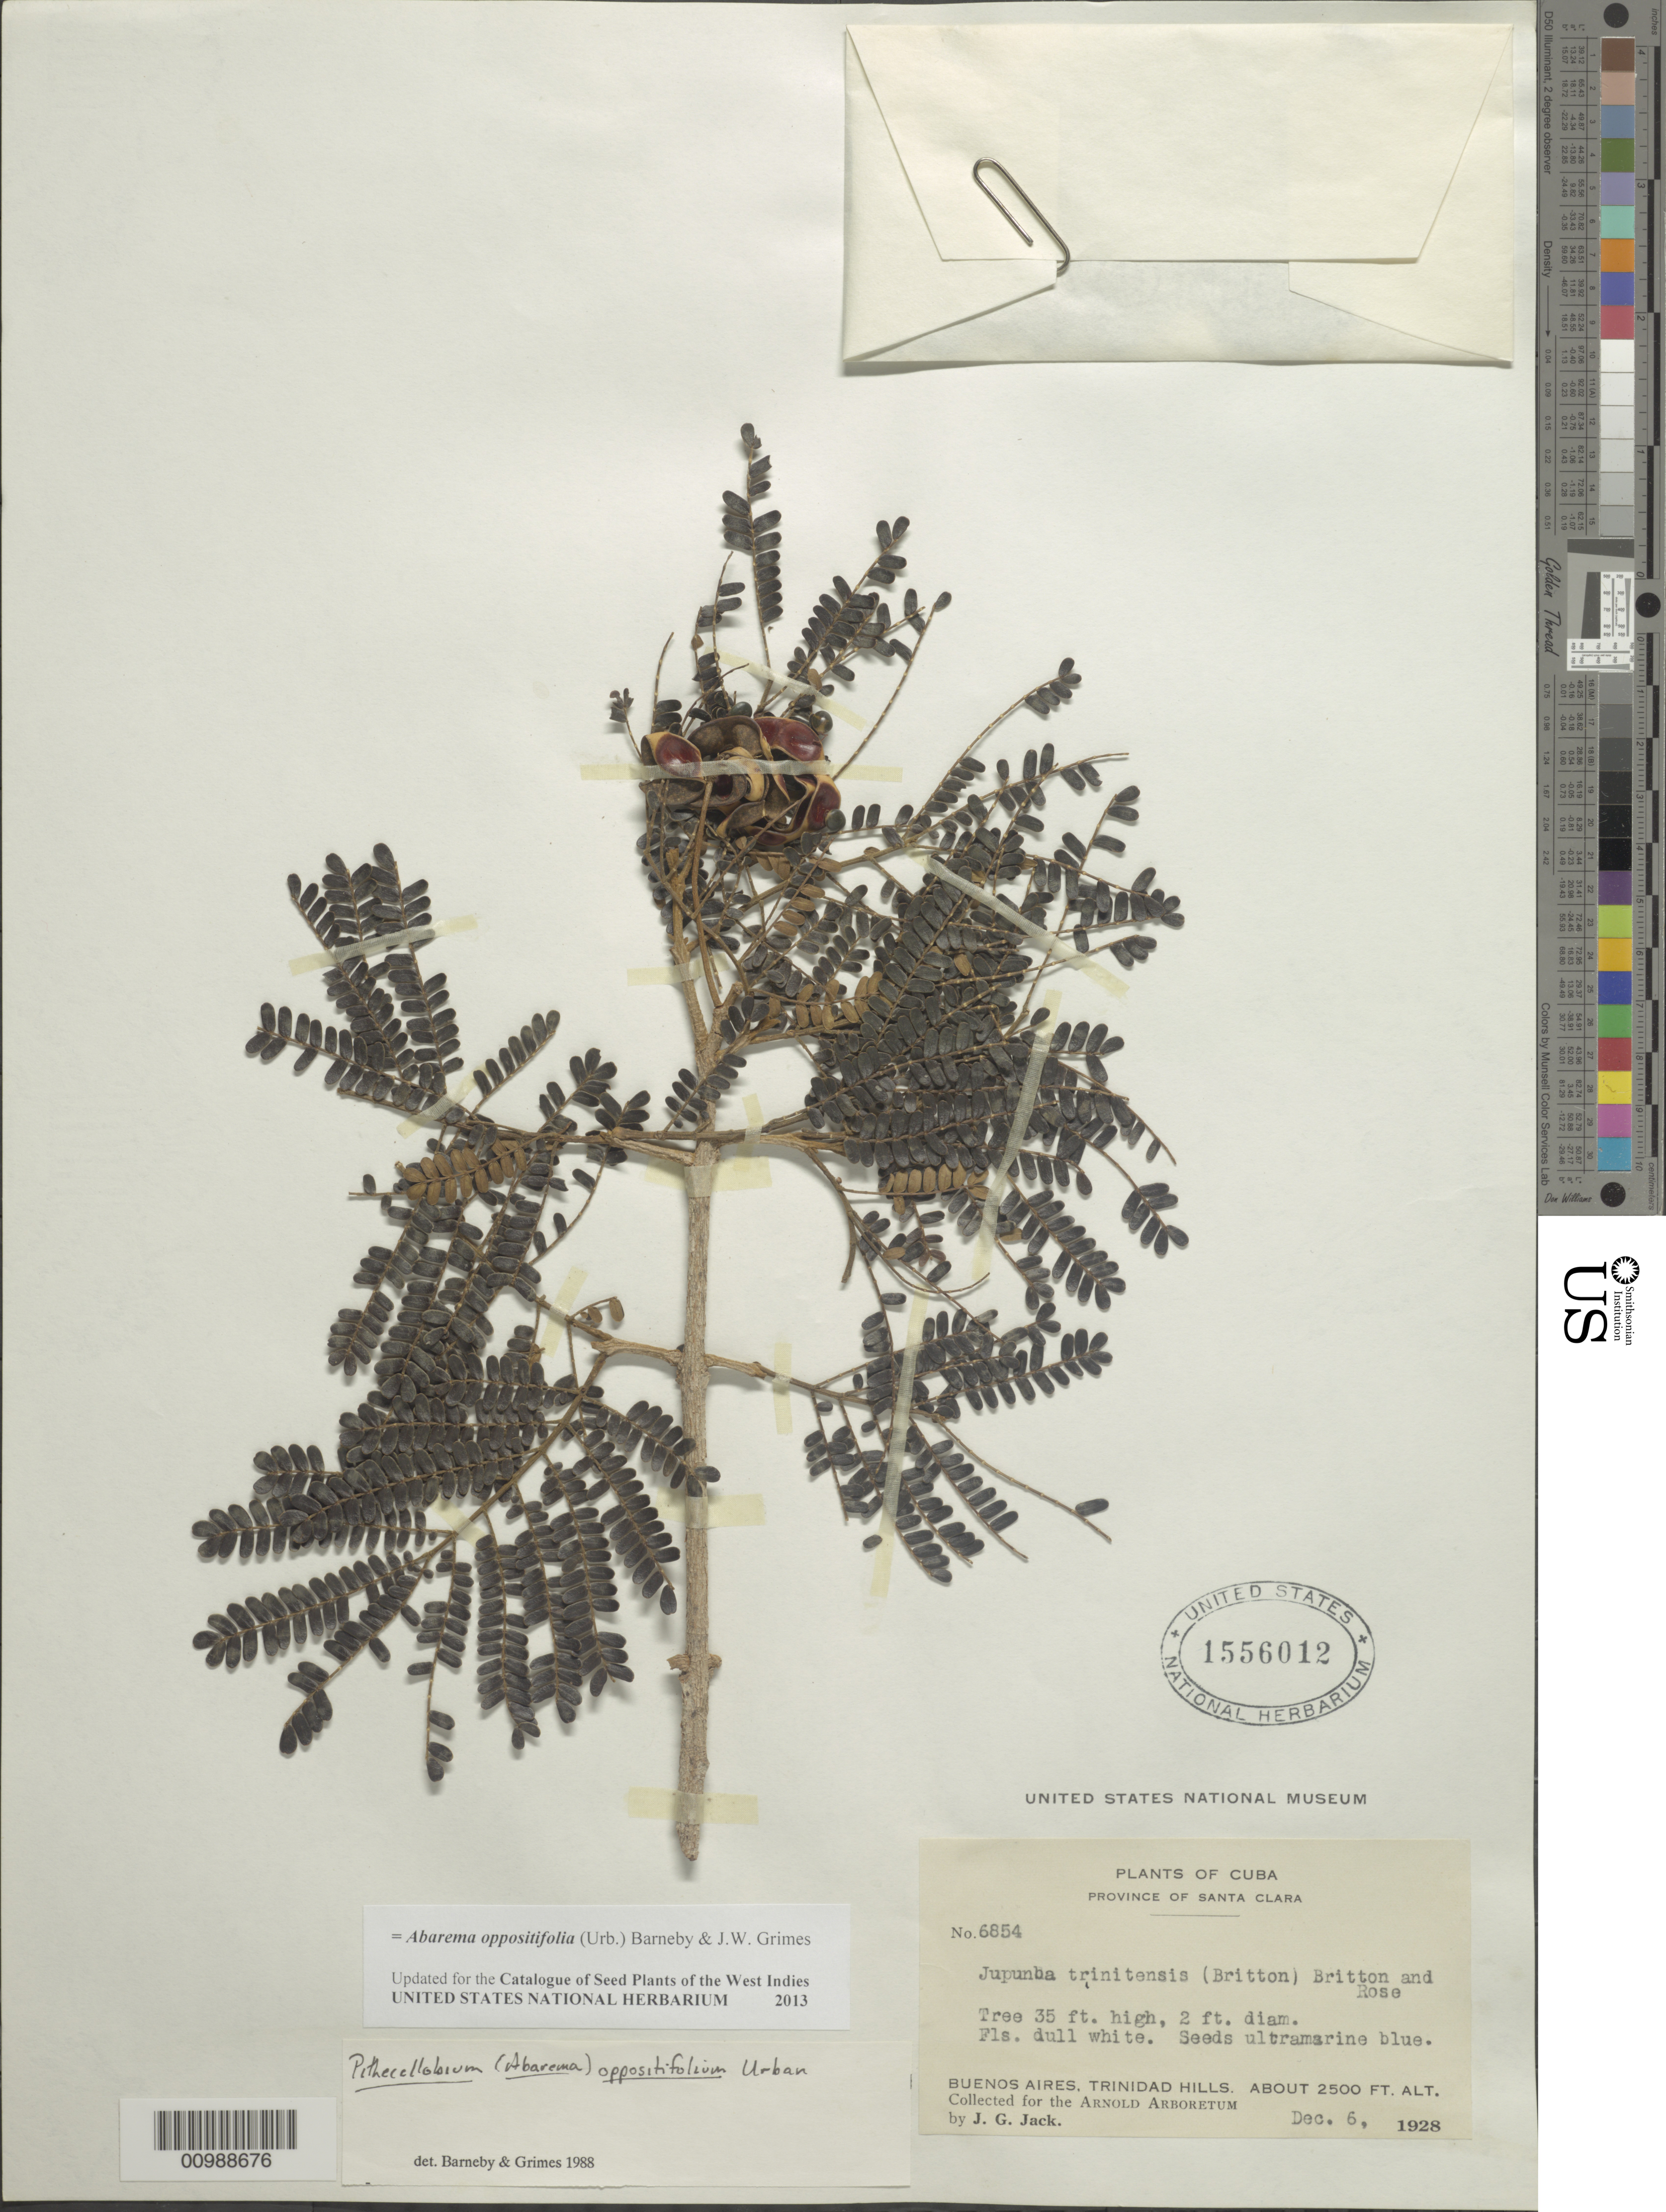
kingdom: Plantae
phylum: Tracheophyta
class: Magnoliopsida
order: Fabales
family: Fabaceae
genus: Jupunba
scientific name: Jupunba oppositifolia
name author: (Urb.) Britton & Rose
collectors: J. G. Jack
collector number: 6854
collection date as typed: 06 Dec 1928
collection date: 1928-12-06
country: Cuba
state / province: Cienfuegos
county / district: Santa Clara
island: Cuba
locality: Trinidad Hills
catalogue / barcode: US 1556012